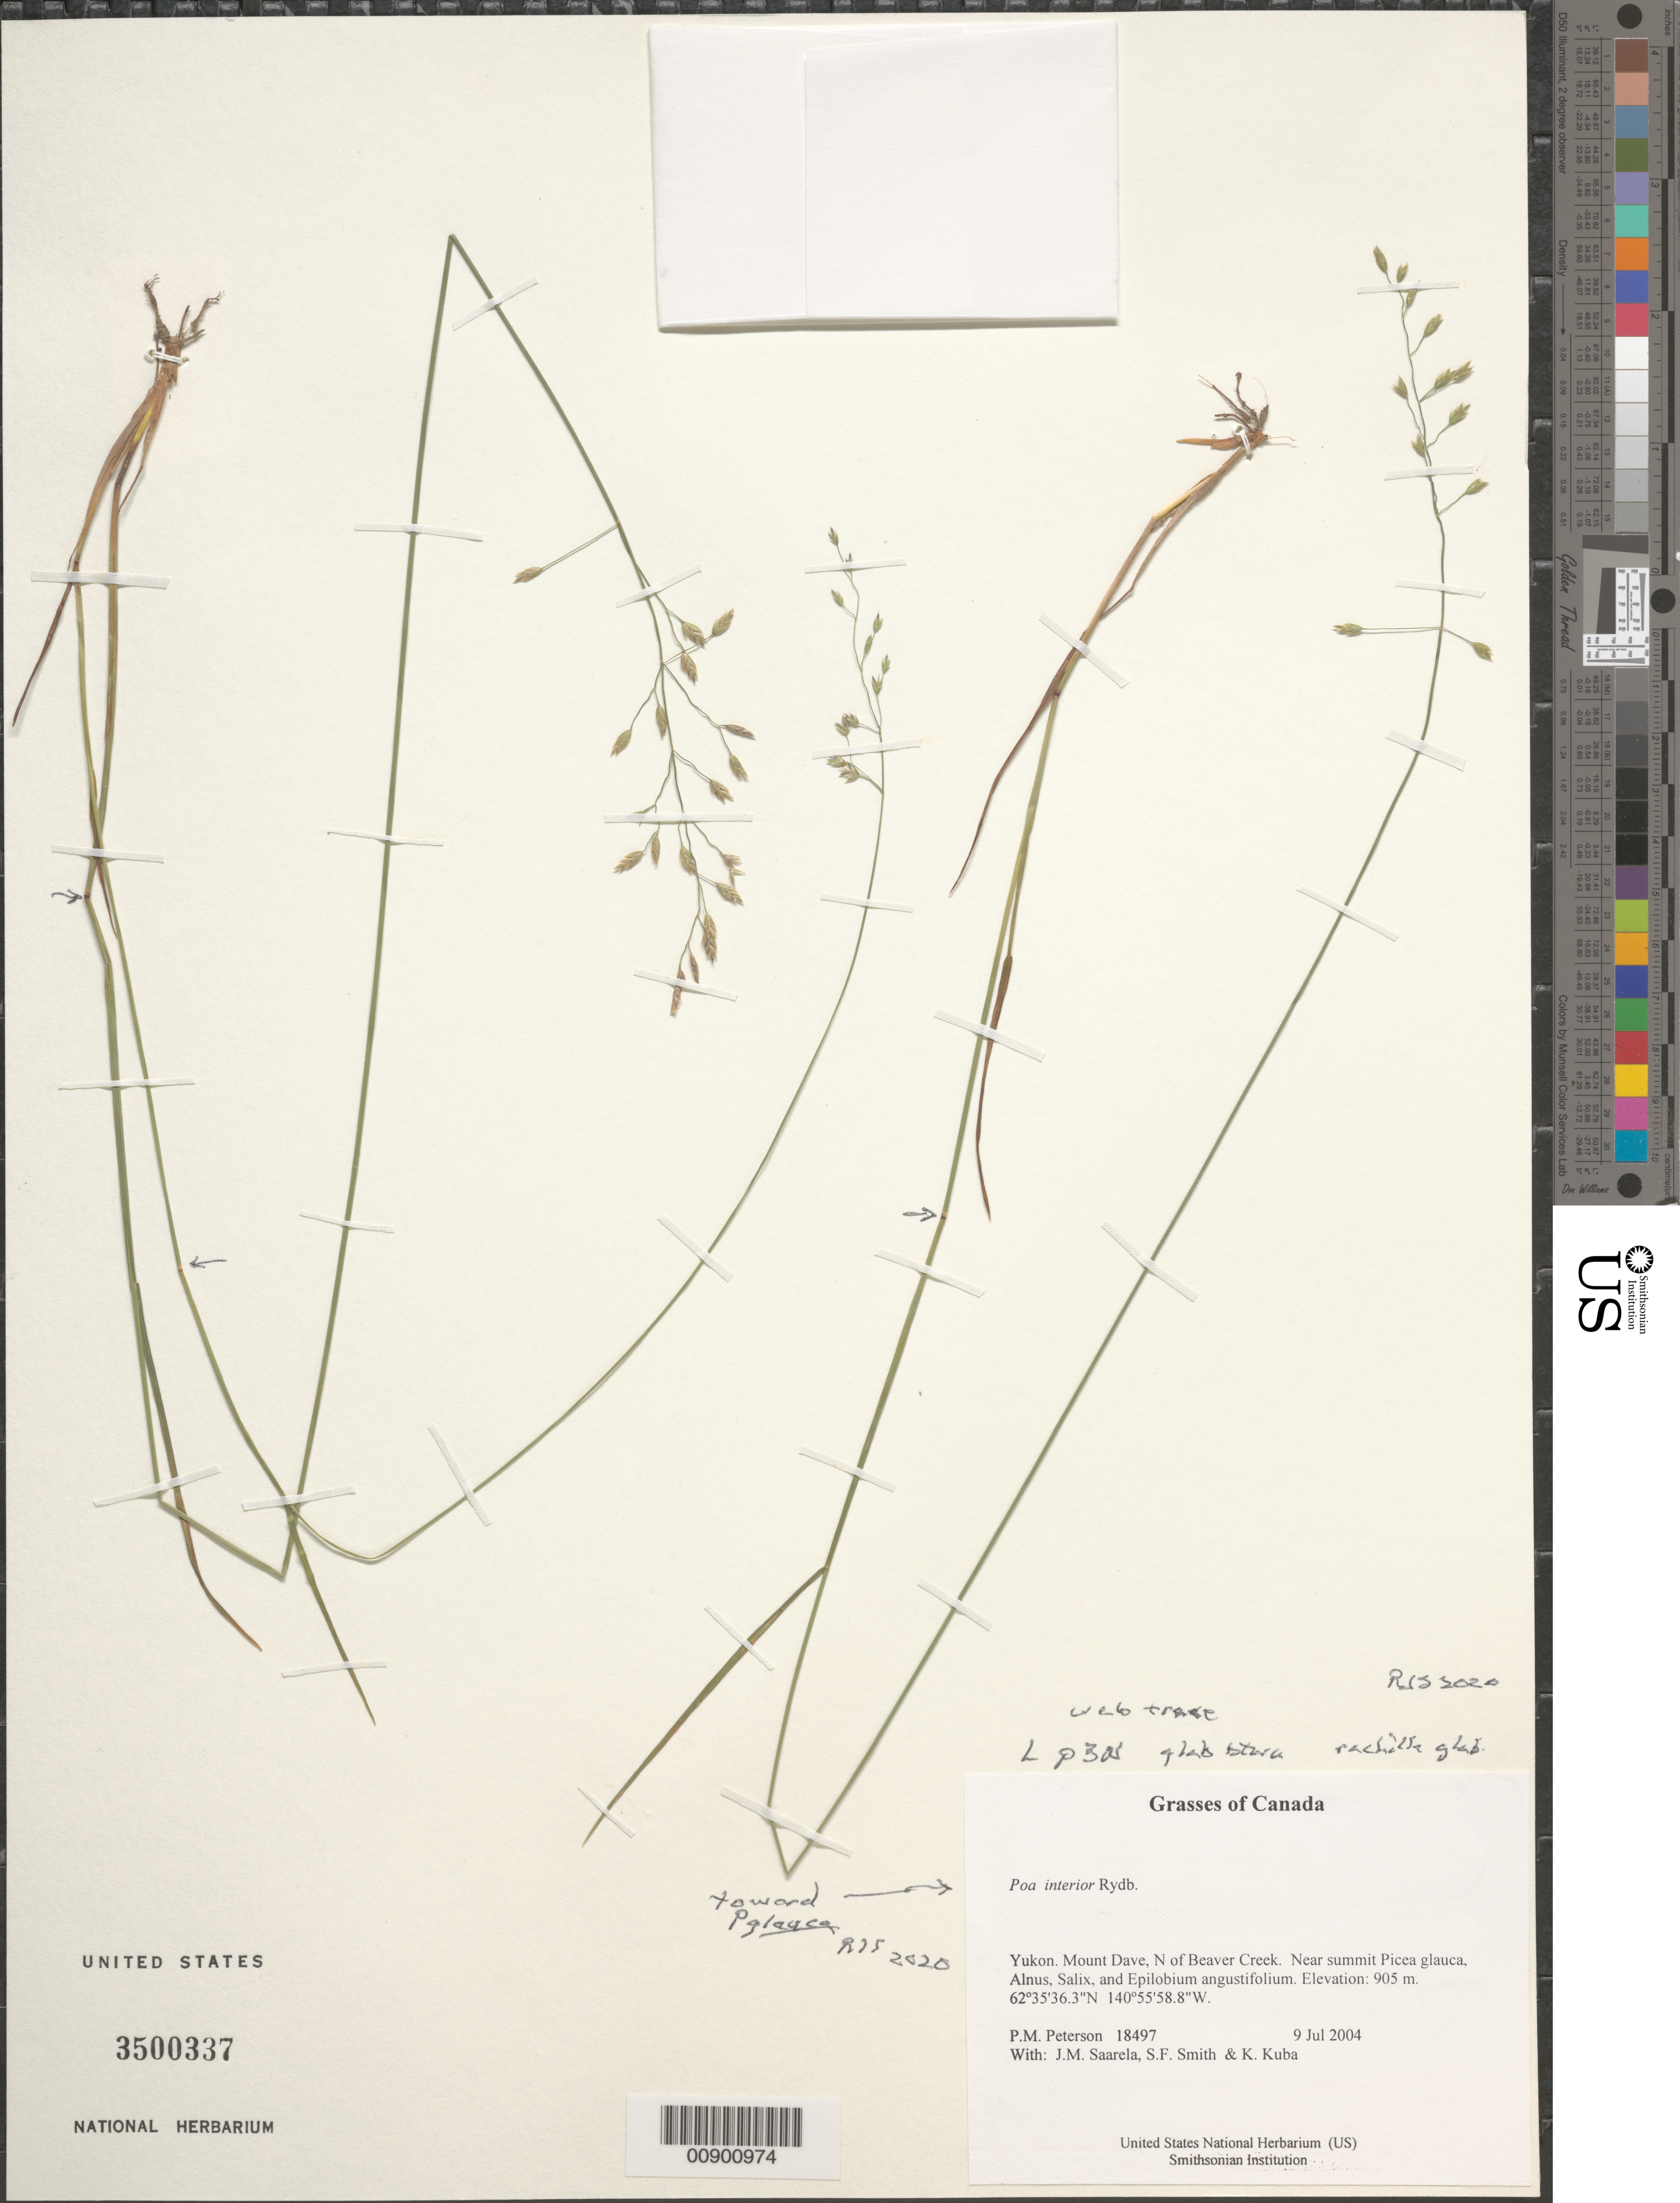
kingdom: Plantae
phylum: Tracheophyta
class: Liliopsida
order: Poales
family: Poaceae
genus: Poa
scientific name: Poa interior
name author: Rydb.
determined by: Soreng, Robert J., Research Associate (BOT), Smithsonian Institution - National Museum of Natural History (UNITED STATES)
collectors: P. M. Peterson, J. Saarela, S.F. Smith & K. Kuba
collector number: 18497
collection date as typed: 09 Jul 2004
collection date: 2004-07-09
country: Canada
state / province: Yukon Territory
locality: Mount Dave, N of Beaver Creek. Near summit Picea glauca, Alnus, Salix, and Epilobium angustifolium.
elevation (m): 905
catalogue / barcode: US 3500337